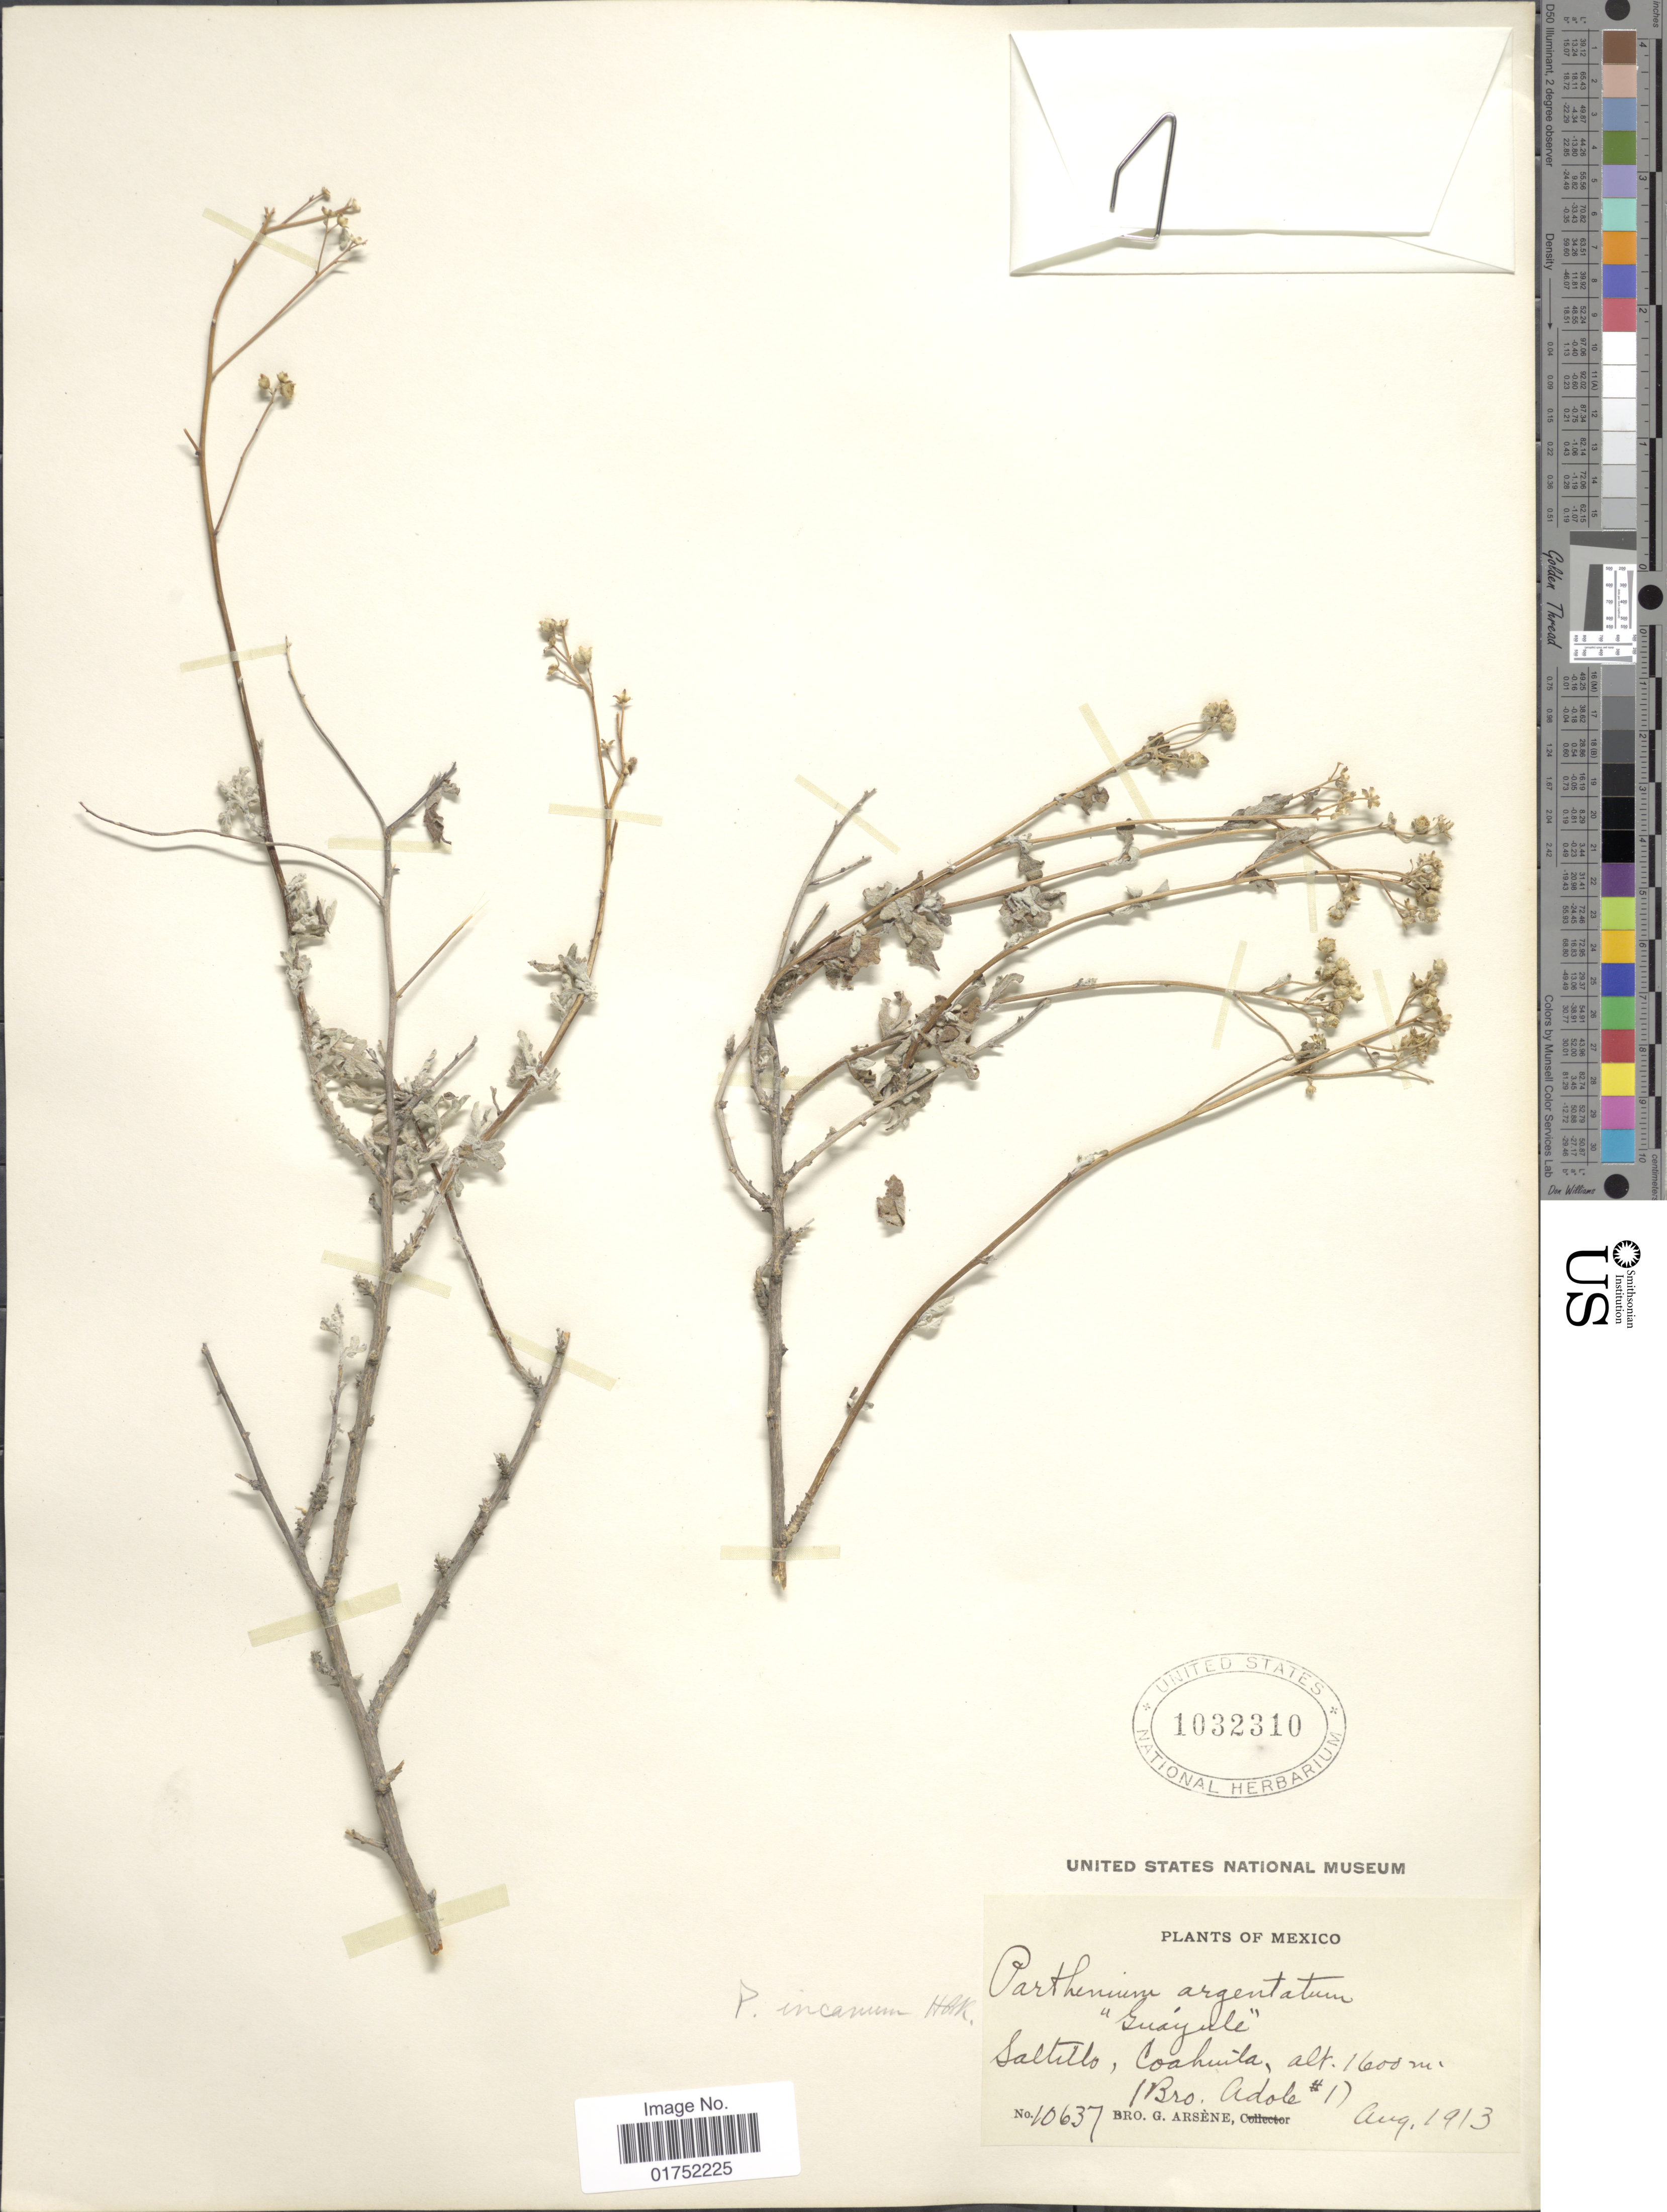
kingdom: Plantae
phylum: Tracheophyta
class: Magnoliopsida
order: Asterales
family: Asteraceae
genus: Parthenium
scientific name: Parthenium incanum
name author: Kunth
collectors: Bro. Adole & Bro. G. Arsène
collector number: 1/10637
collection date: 1913-08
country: Mexico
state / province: Coahuila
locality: Saltillo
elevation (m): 1600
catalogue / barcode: US 1032310